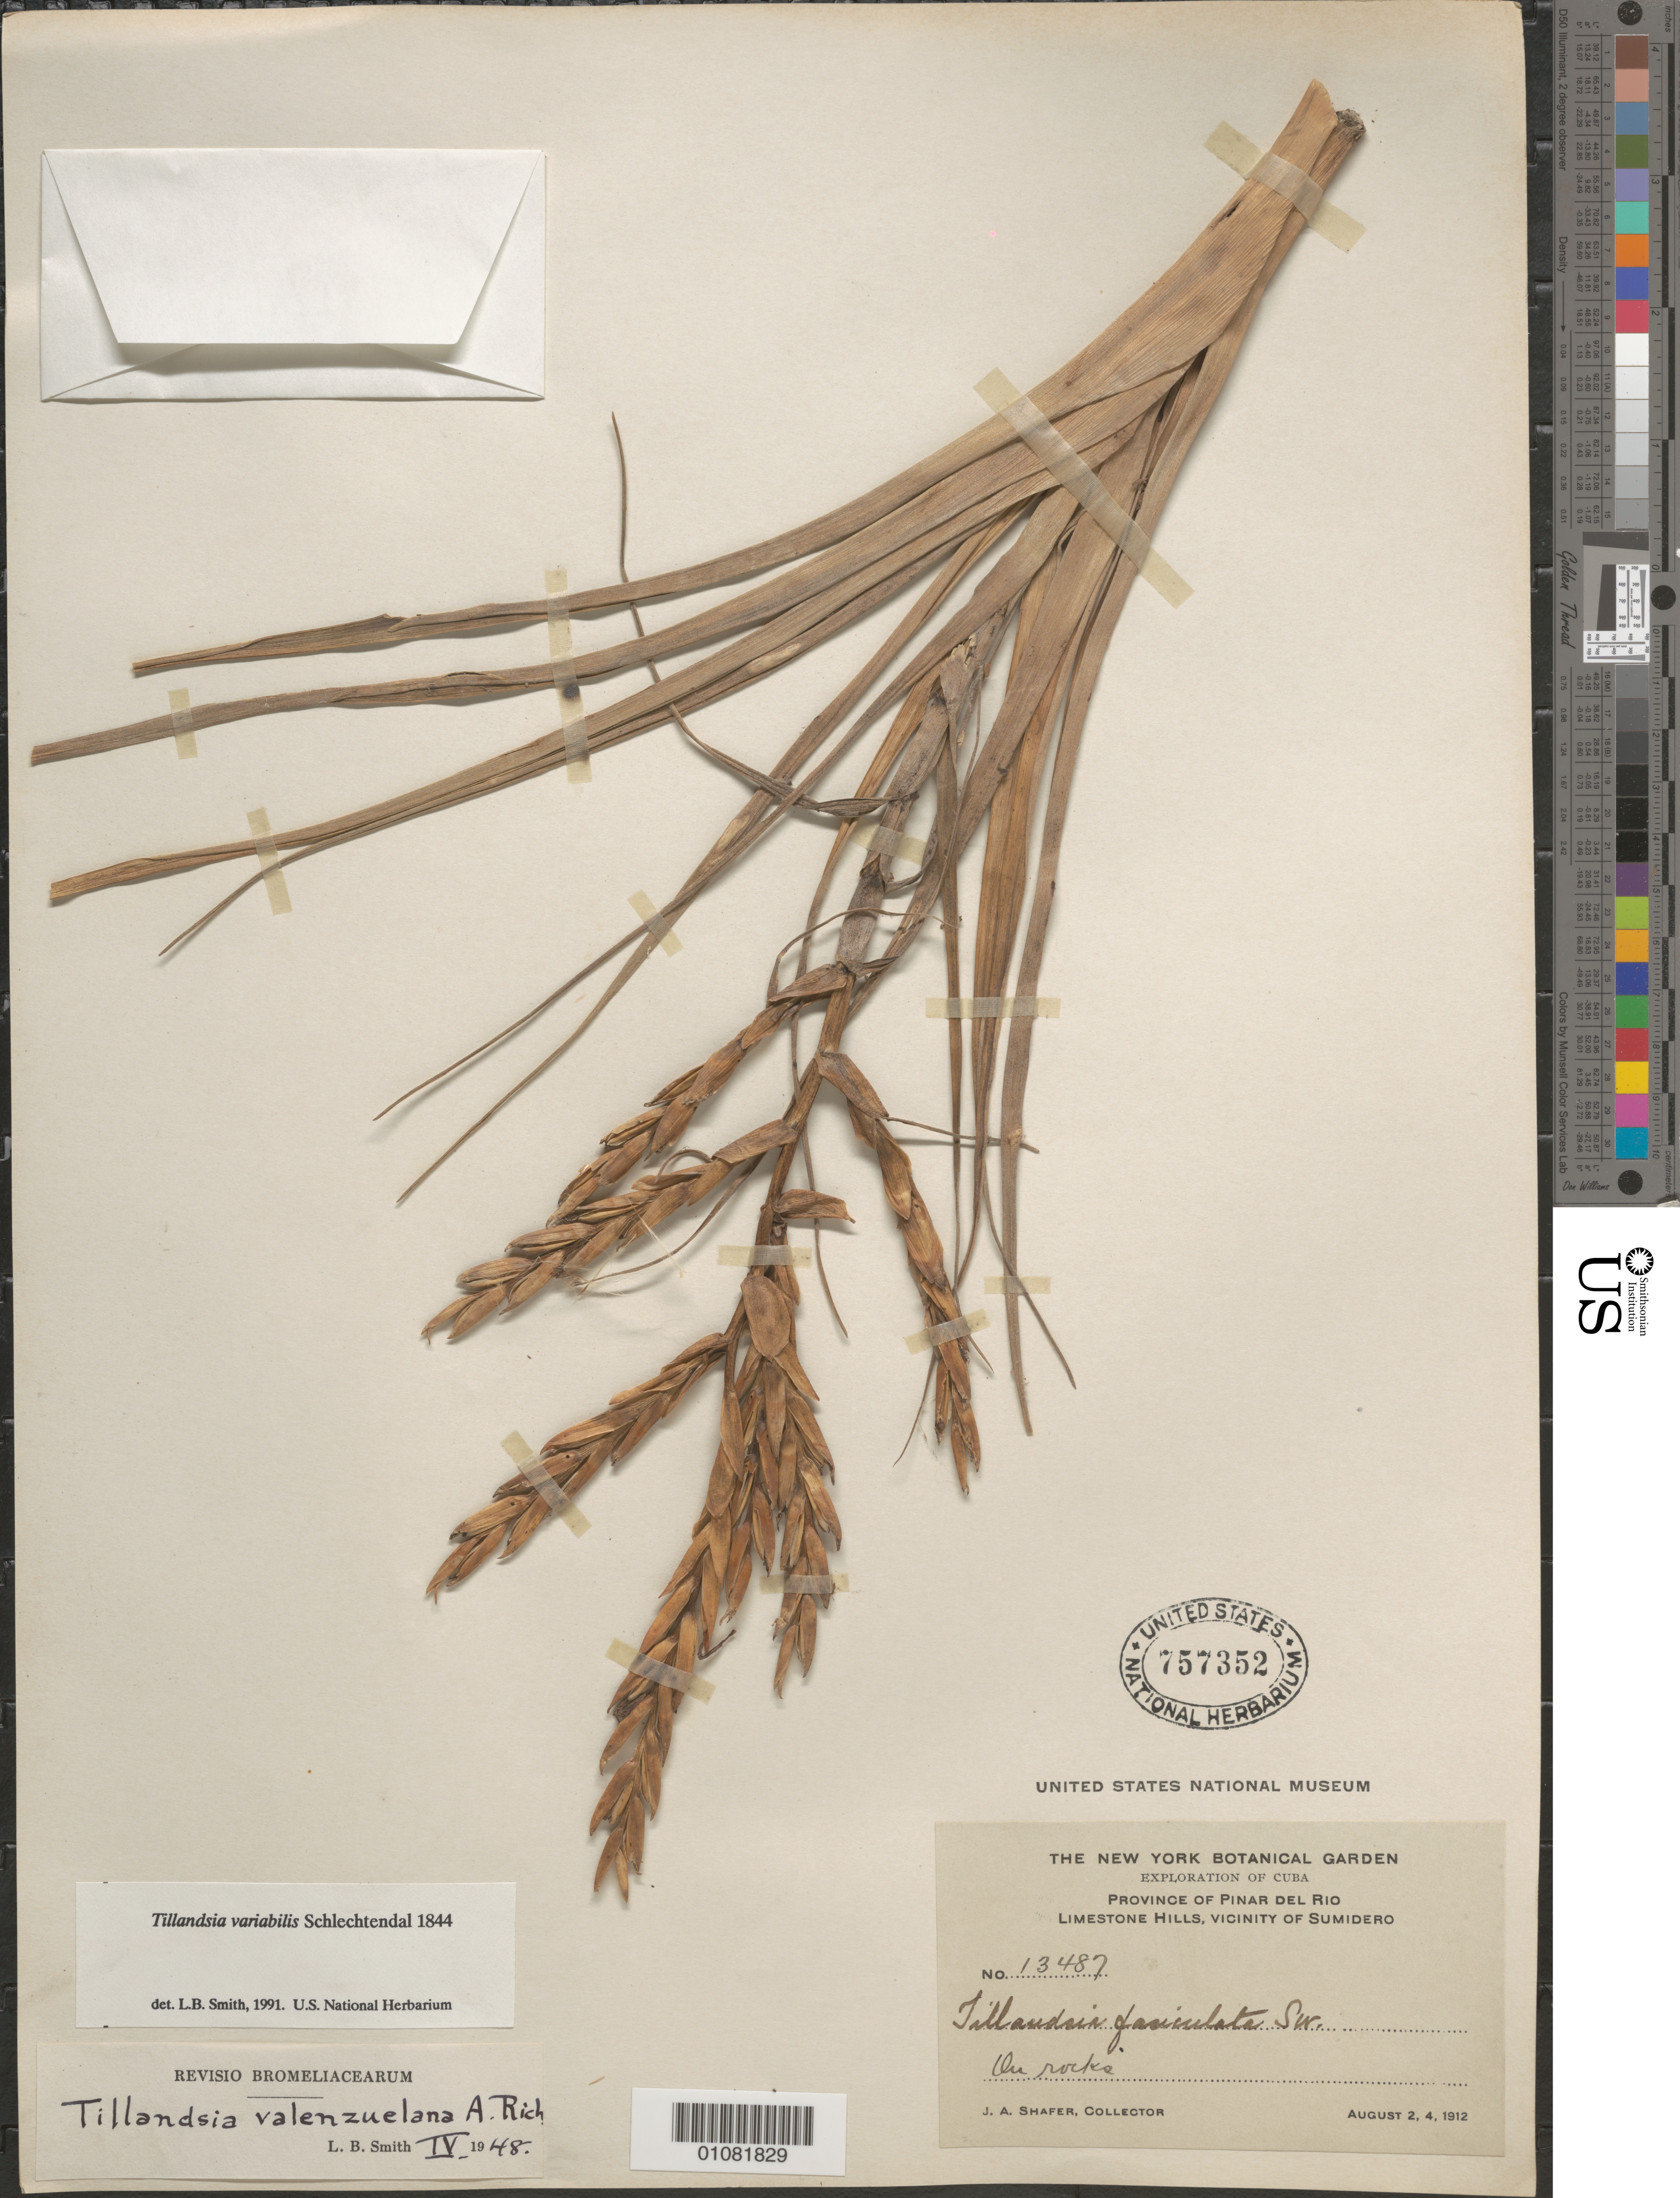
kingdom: Plantae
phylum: Tracheophyta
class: Liliopsida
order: Poales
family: Bromeliaceae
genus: Tillandsia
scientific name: Tillandsia variabilis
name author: Schltdl.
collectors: J. A. Shafer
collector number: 13487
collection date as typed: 02 Aug 1912 and 04 Aug 1912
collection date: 1912-08-02,1912-08-04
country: Cuba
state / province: Pinar del Rio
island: Cuba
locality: Limestone hills, vicinity of Sumidero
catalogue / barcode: US 757352